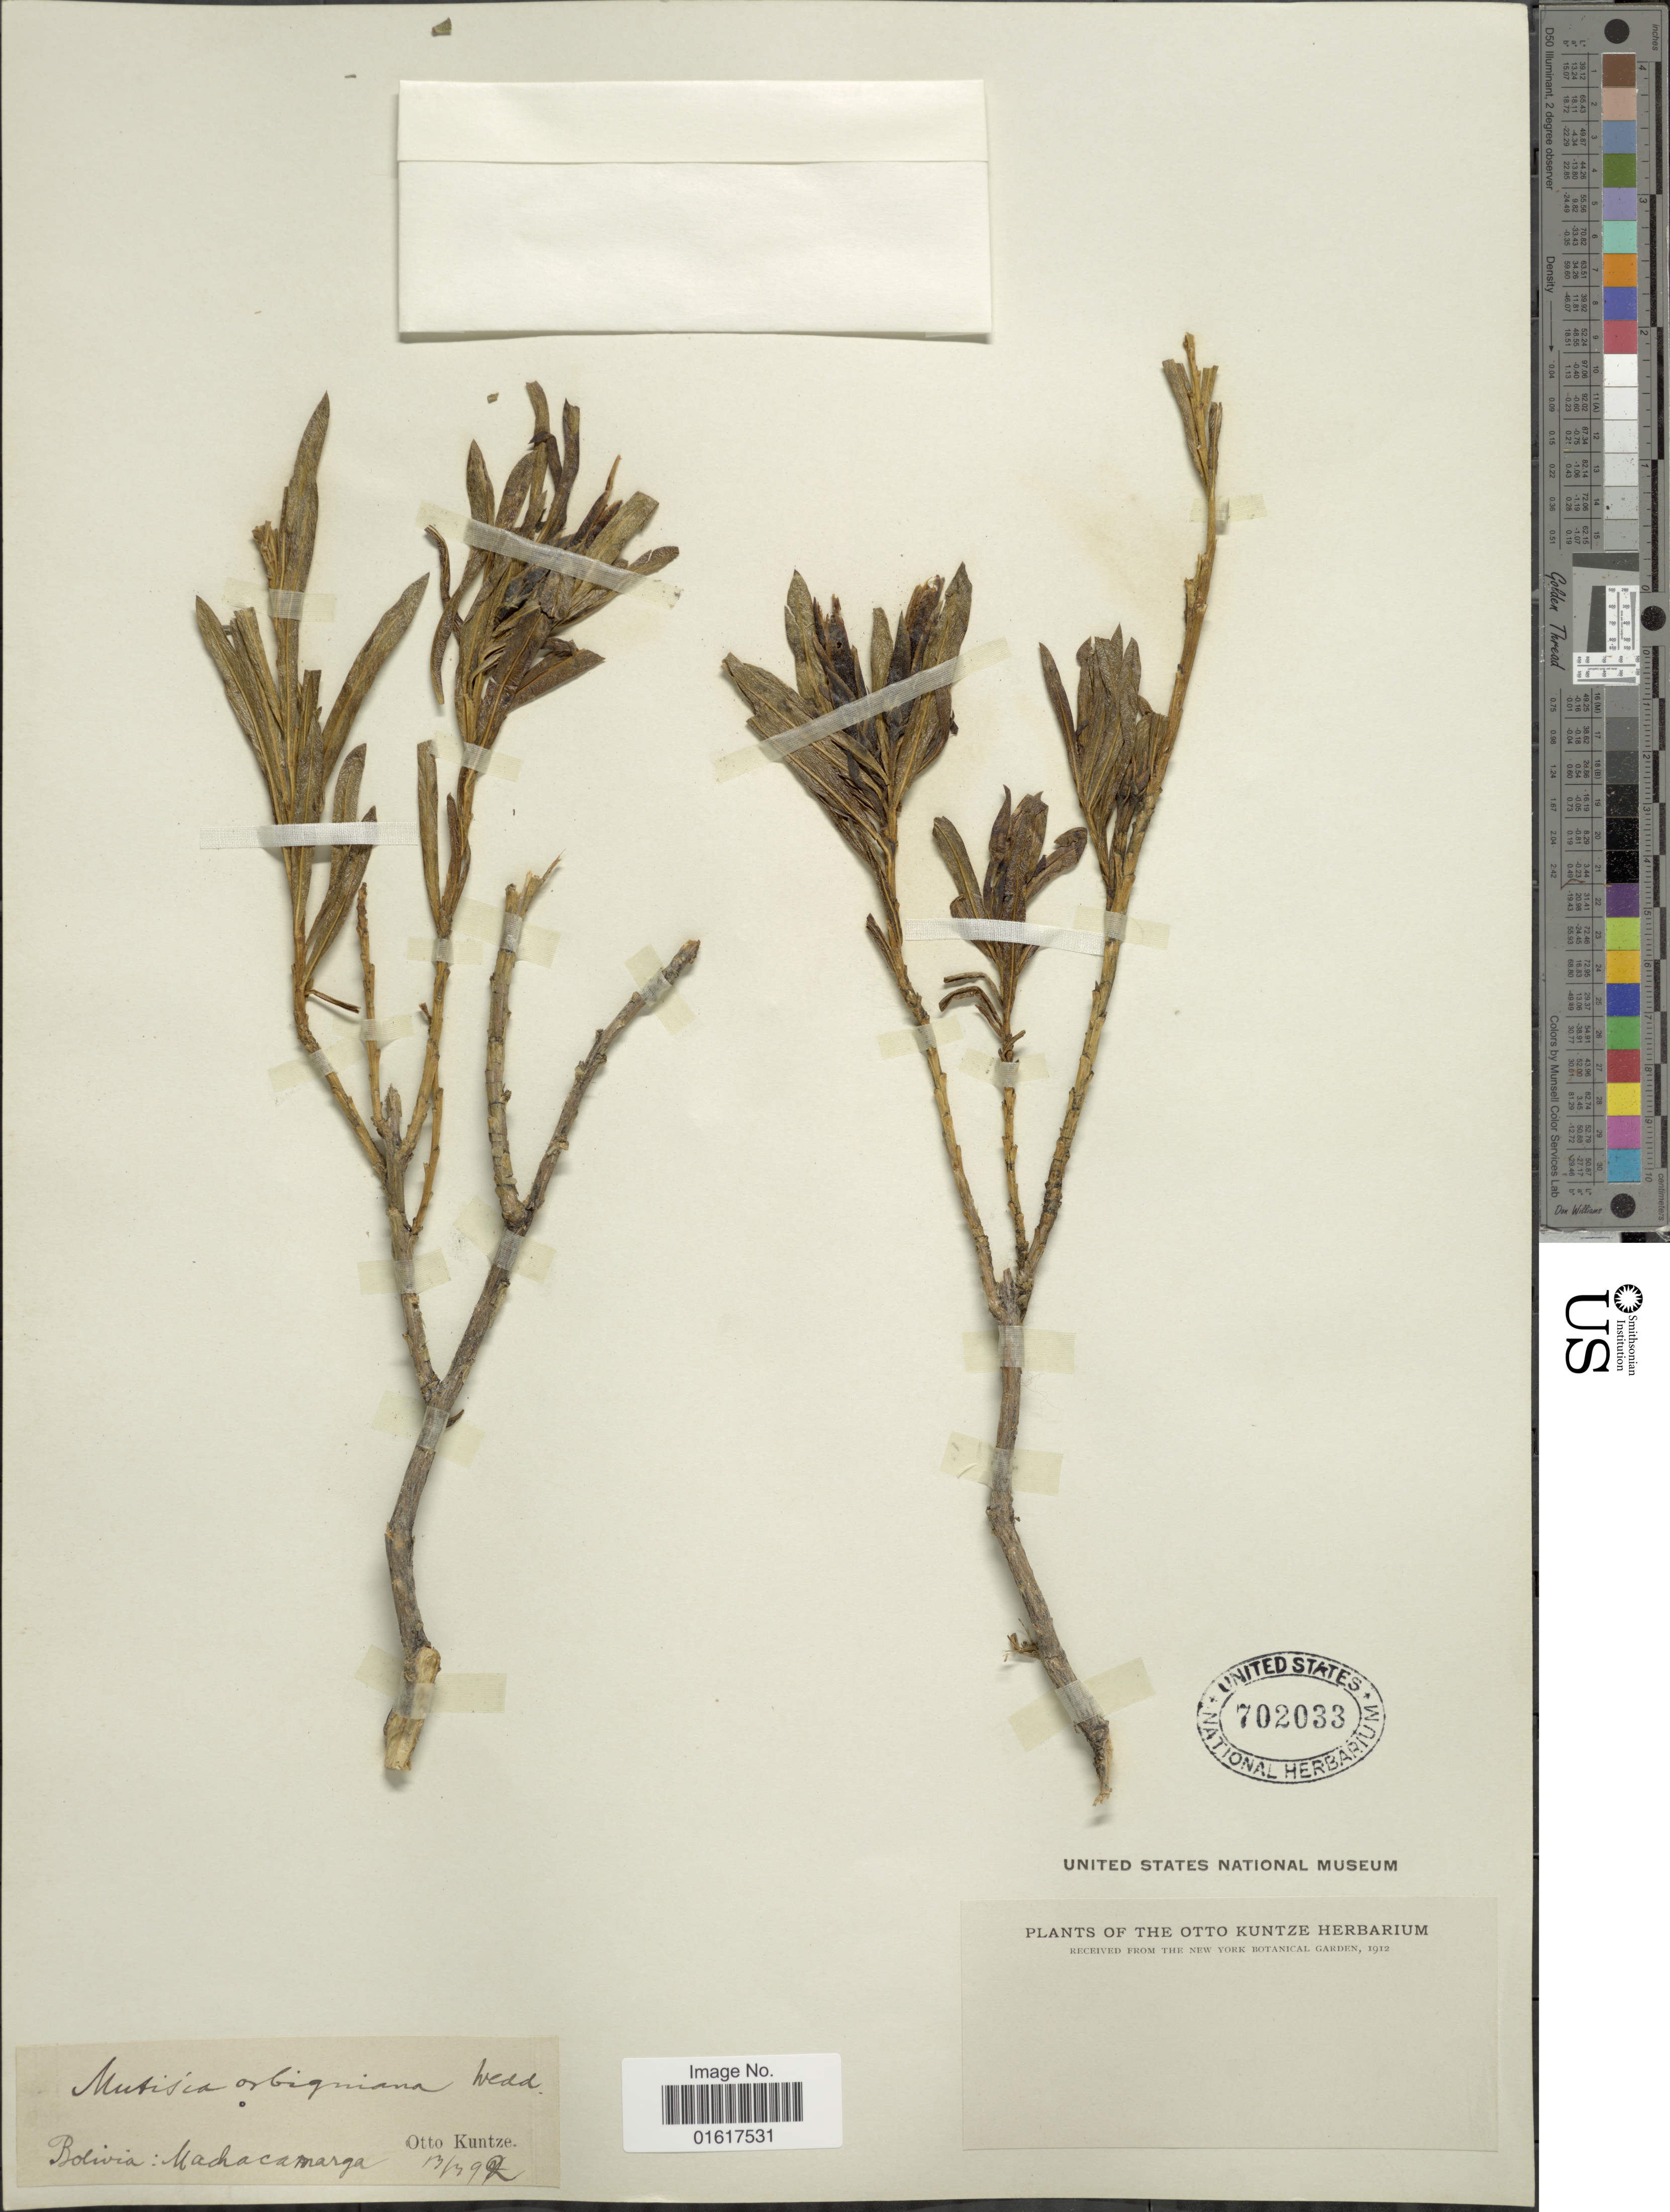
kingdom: Plantae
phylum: Tracheophyta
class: Magnoliopsida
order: Asterales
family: Asteraceae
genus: Mutisia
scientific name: Mutisia orbignyana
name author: Wedd.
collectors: C.E.O. Kuntze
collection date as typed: Transcribed d/m/y: 13/3/92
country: Bolivia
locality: Machacamarga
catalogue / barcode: US 702033